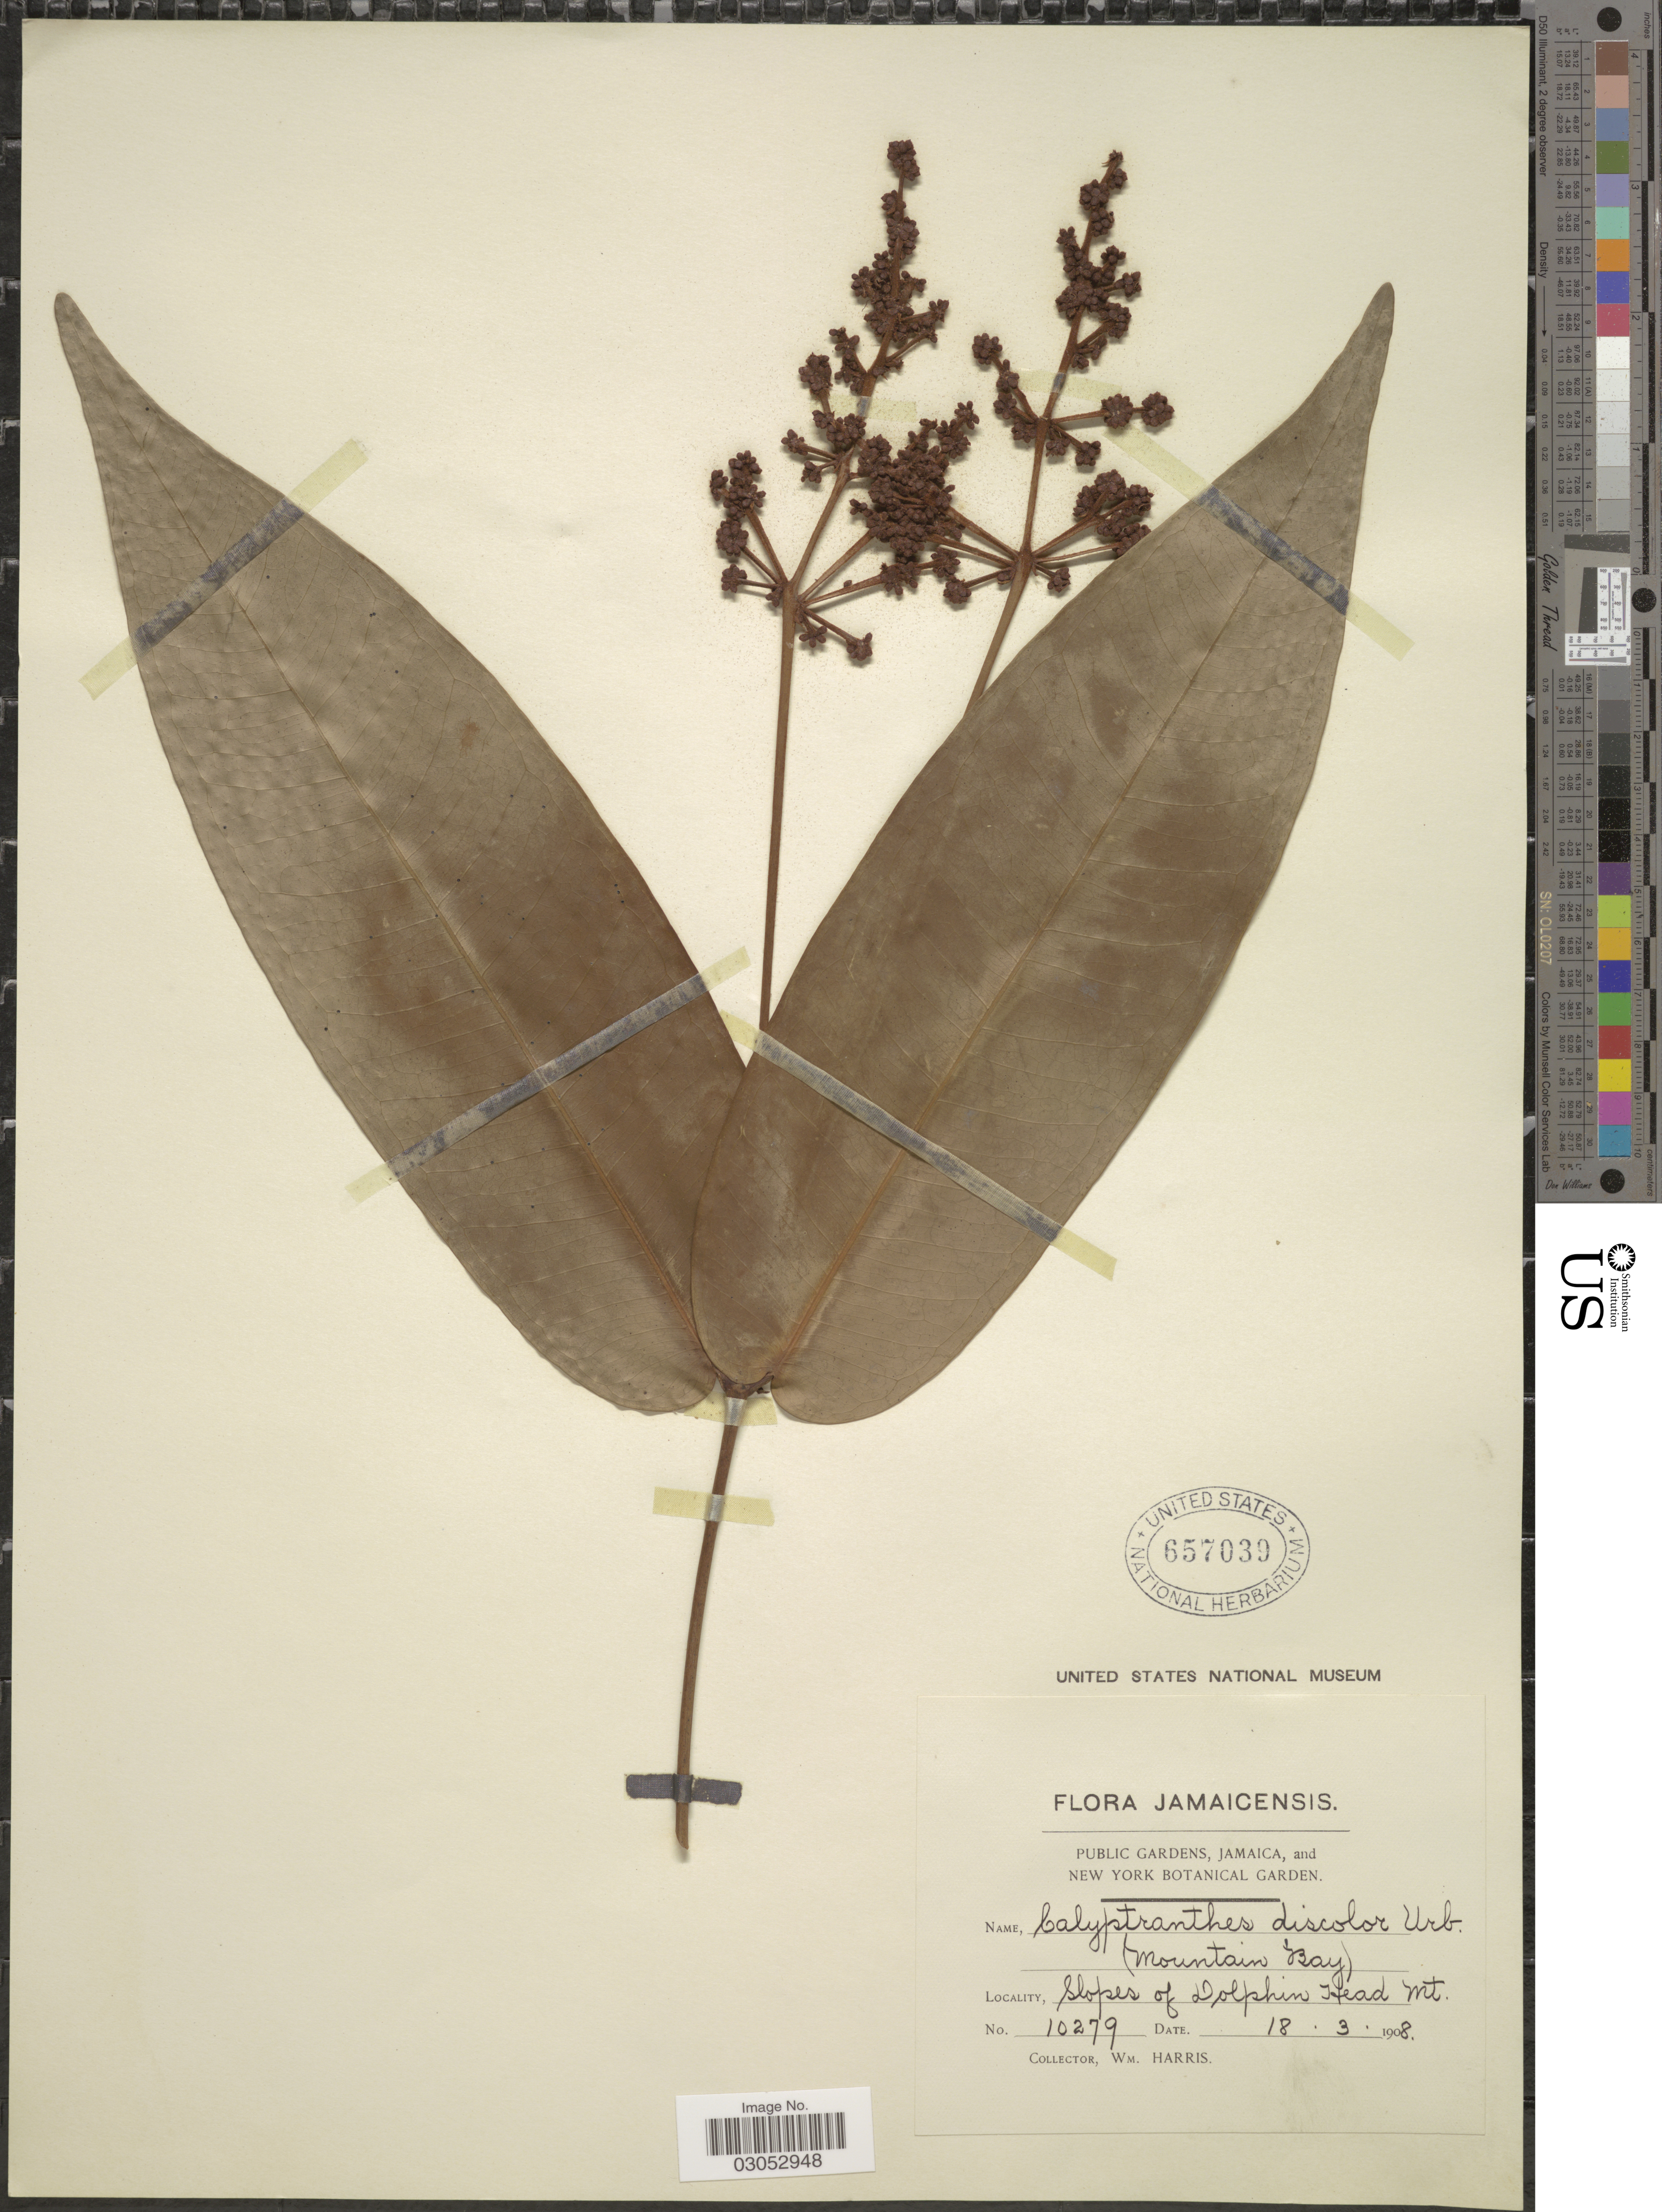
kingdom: Plantae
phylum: Tracheophyta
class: Magnoliopsida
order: Myrtales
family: Myrtaceae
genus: Myrcia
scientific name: Myrcia hanoverensis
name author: K. Campbell & Commock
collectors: W. Harris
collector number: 10279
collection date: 1908-03-18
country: Jamaica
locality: (Mountain Bay), slopes of Dolphin Head Mt.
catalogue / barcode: US 657039